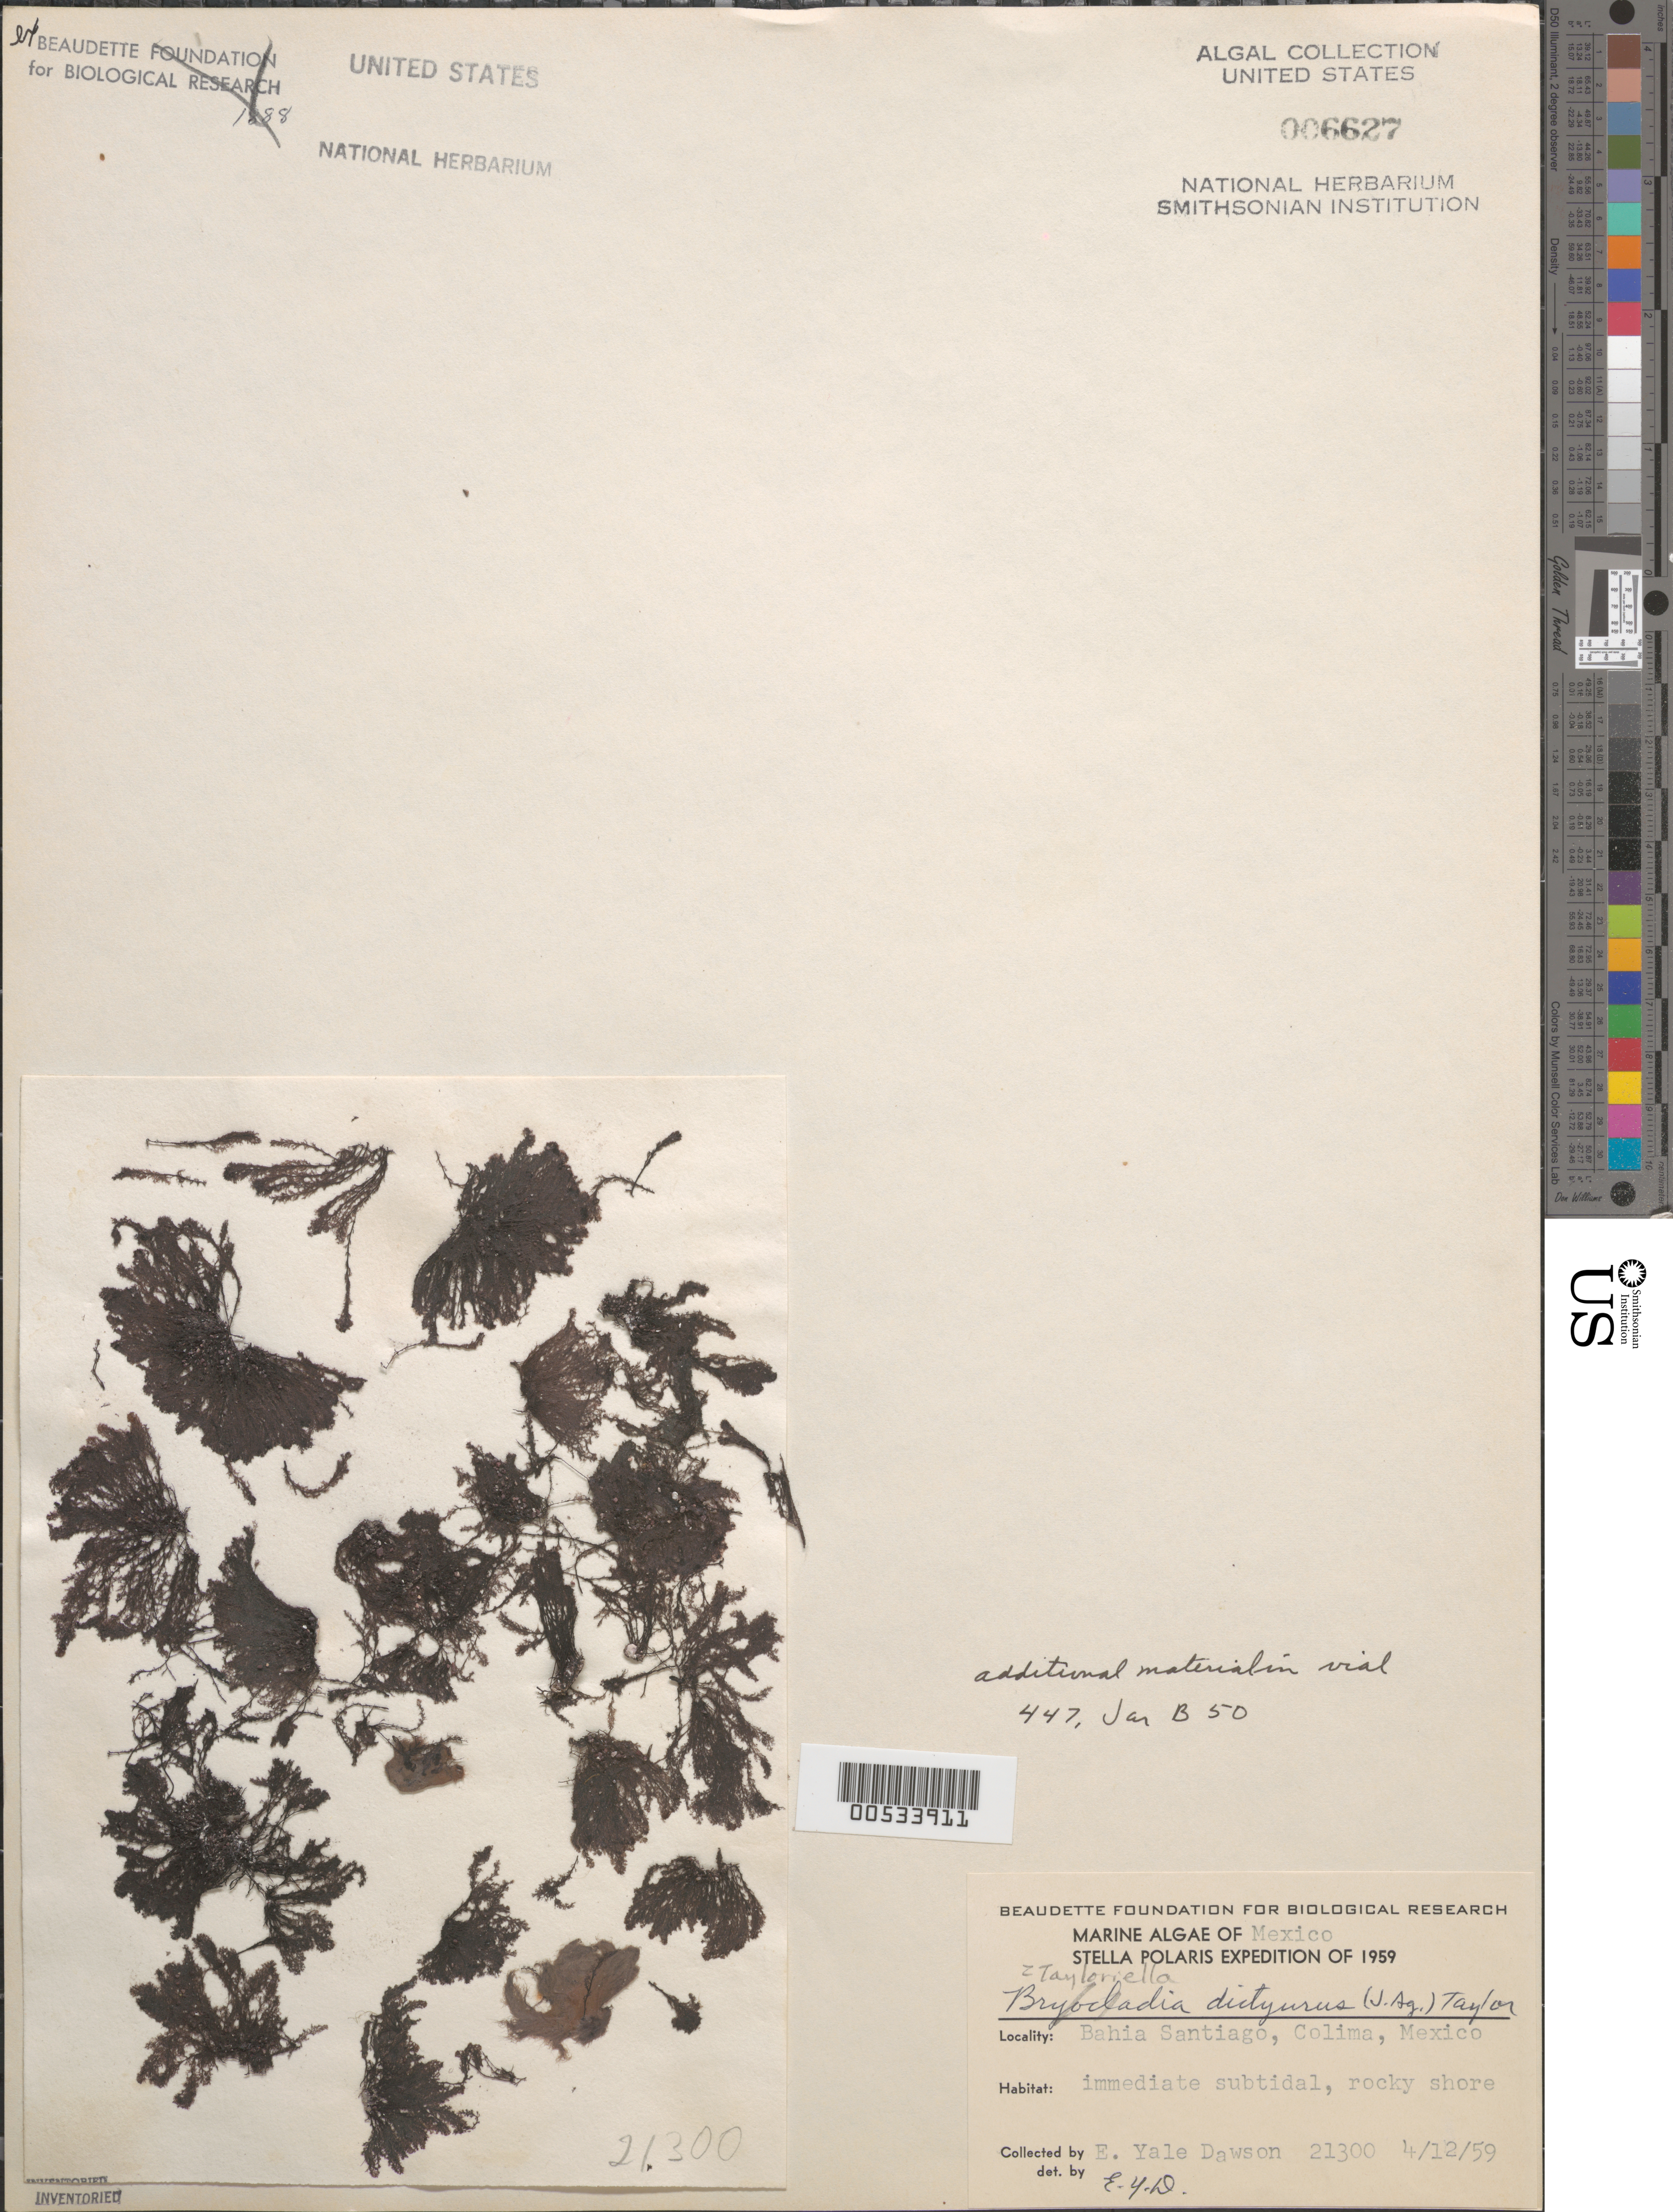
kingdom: Plantae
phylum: Rhodophyta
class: Florideophyceae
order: Ceramiales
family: Rhodomelaceae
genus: Tayloriella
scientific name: Tayloriella dictyurus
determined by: Dawson, E. Y.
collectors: E. Y. Dawson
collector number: EYD 21300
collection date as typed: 12 Apr 1959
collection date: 1959-04-12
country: Mexico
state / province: Colima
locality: Bahia Santiago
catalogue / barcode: US 6627